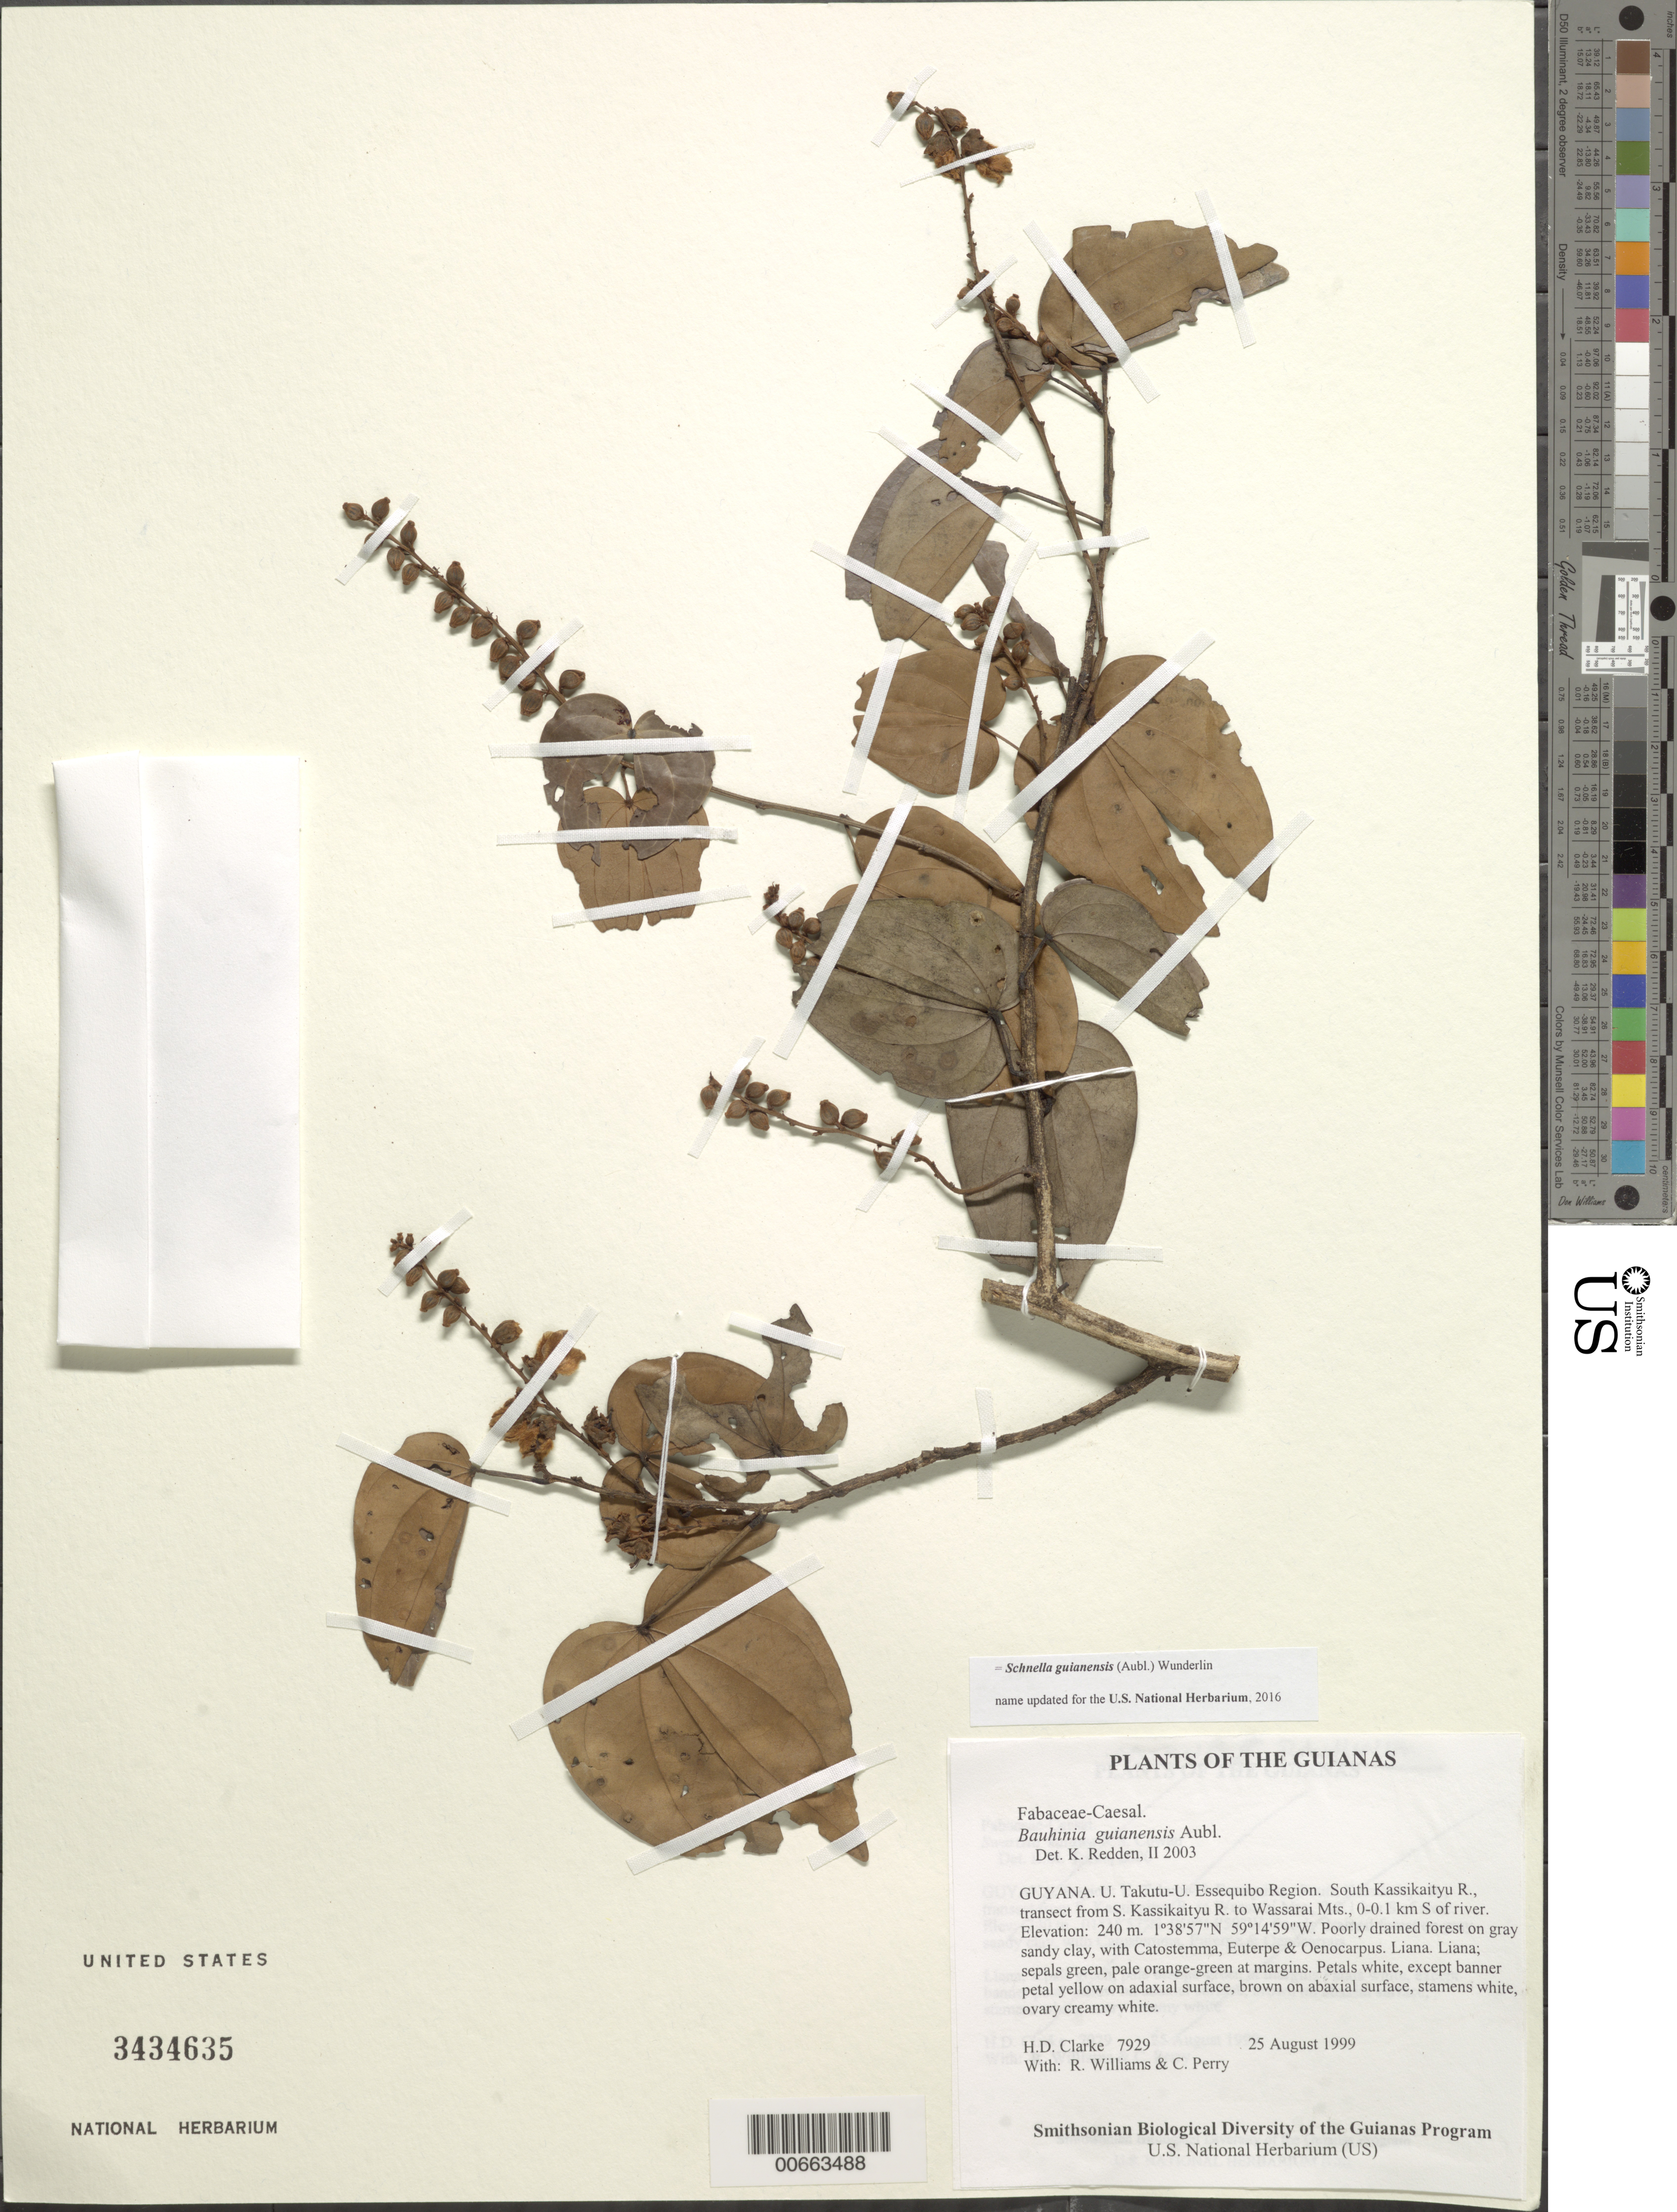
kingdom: Plantae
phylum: Tracheophyta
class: Magnoliopsida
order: Fabales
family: Fabaceae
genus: Schnella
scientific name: Schnella guianensis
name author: (Aubl.) Wunderlin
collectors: H. D. Clarke, R. Williams & C. Perry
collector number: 7929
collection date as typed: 25 August 1999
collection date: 1999-08-25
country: Guyana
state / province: U. Takutu-U. Essequibo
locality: South Kassikaityu R., transect from S. Kassikaityu R. to Wassarai Mts., 0-0.1 km S of river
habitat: Poorly drained forest on gray sandy clay, with Catostemma, Euterpe & Oenocarpus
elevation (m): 240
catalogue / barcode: US 3434635